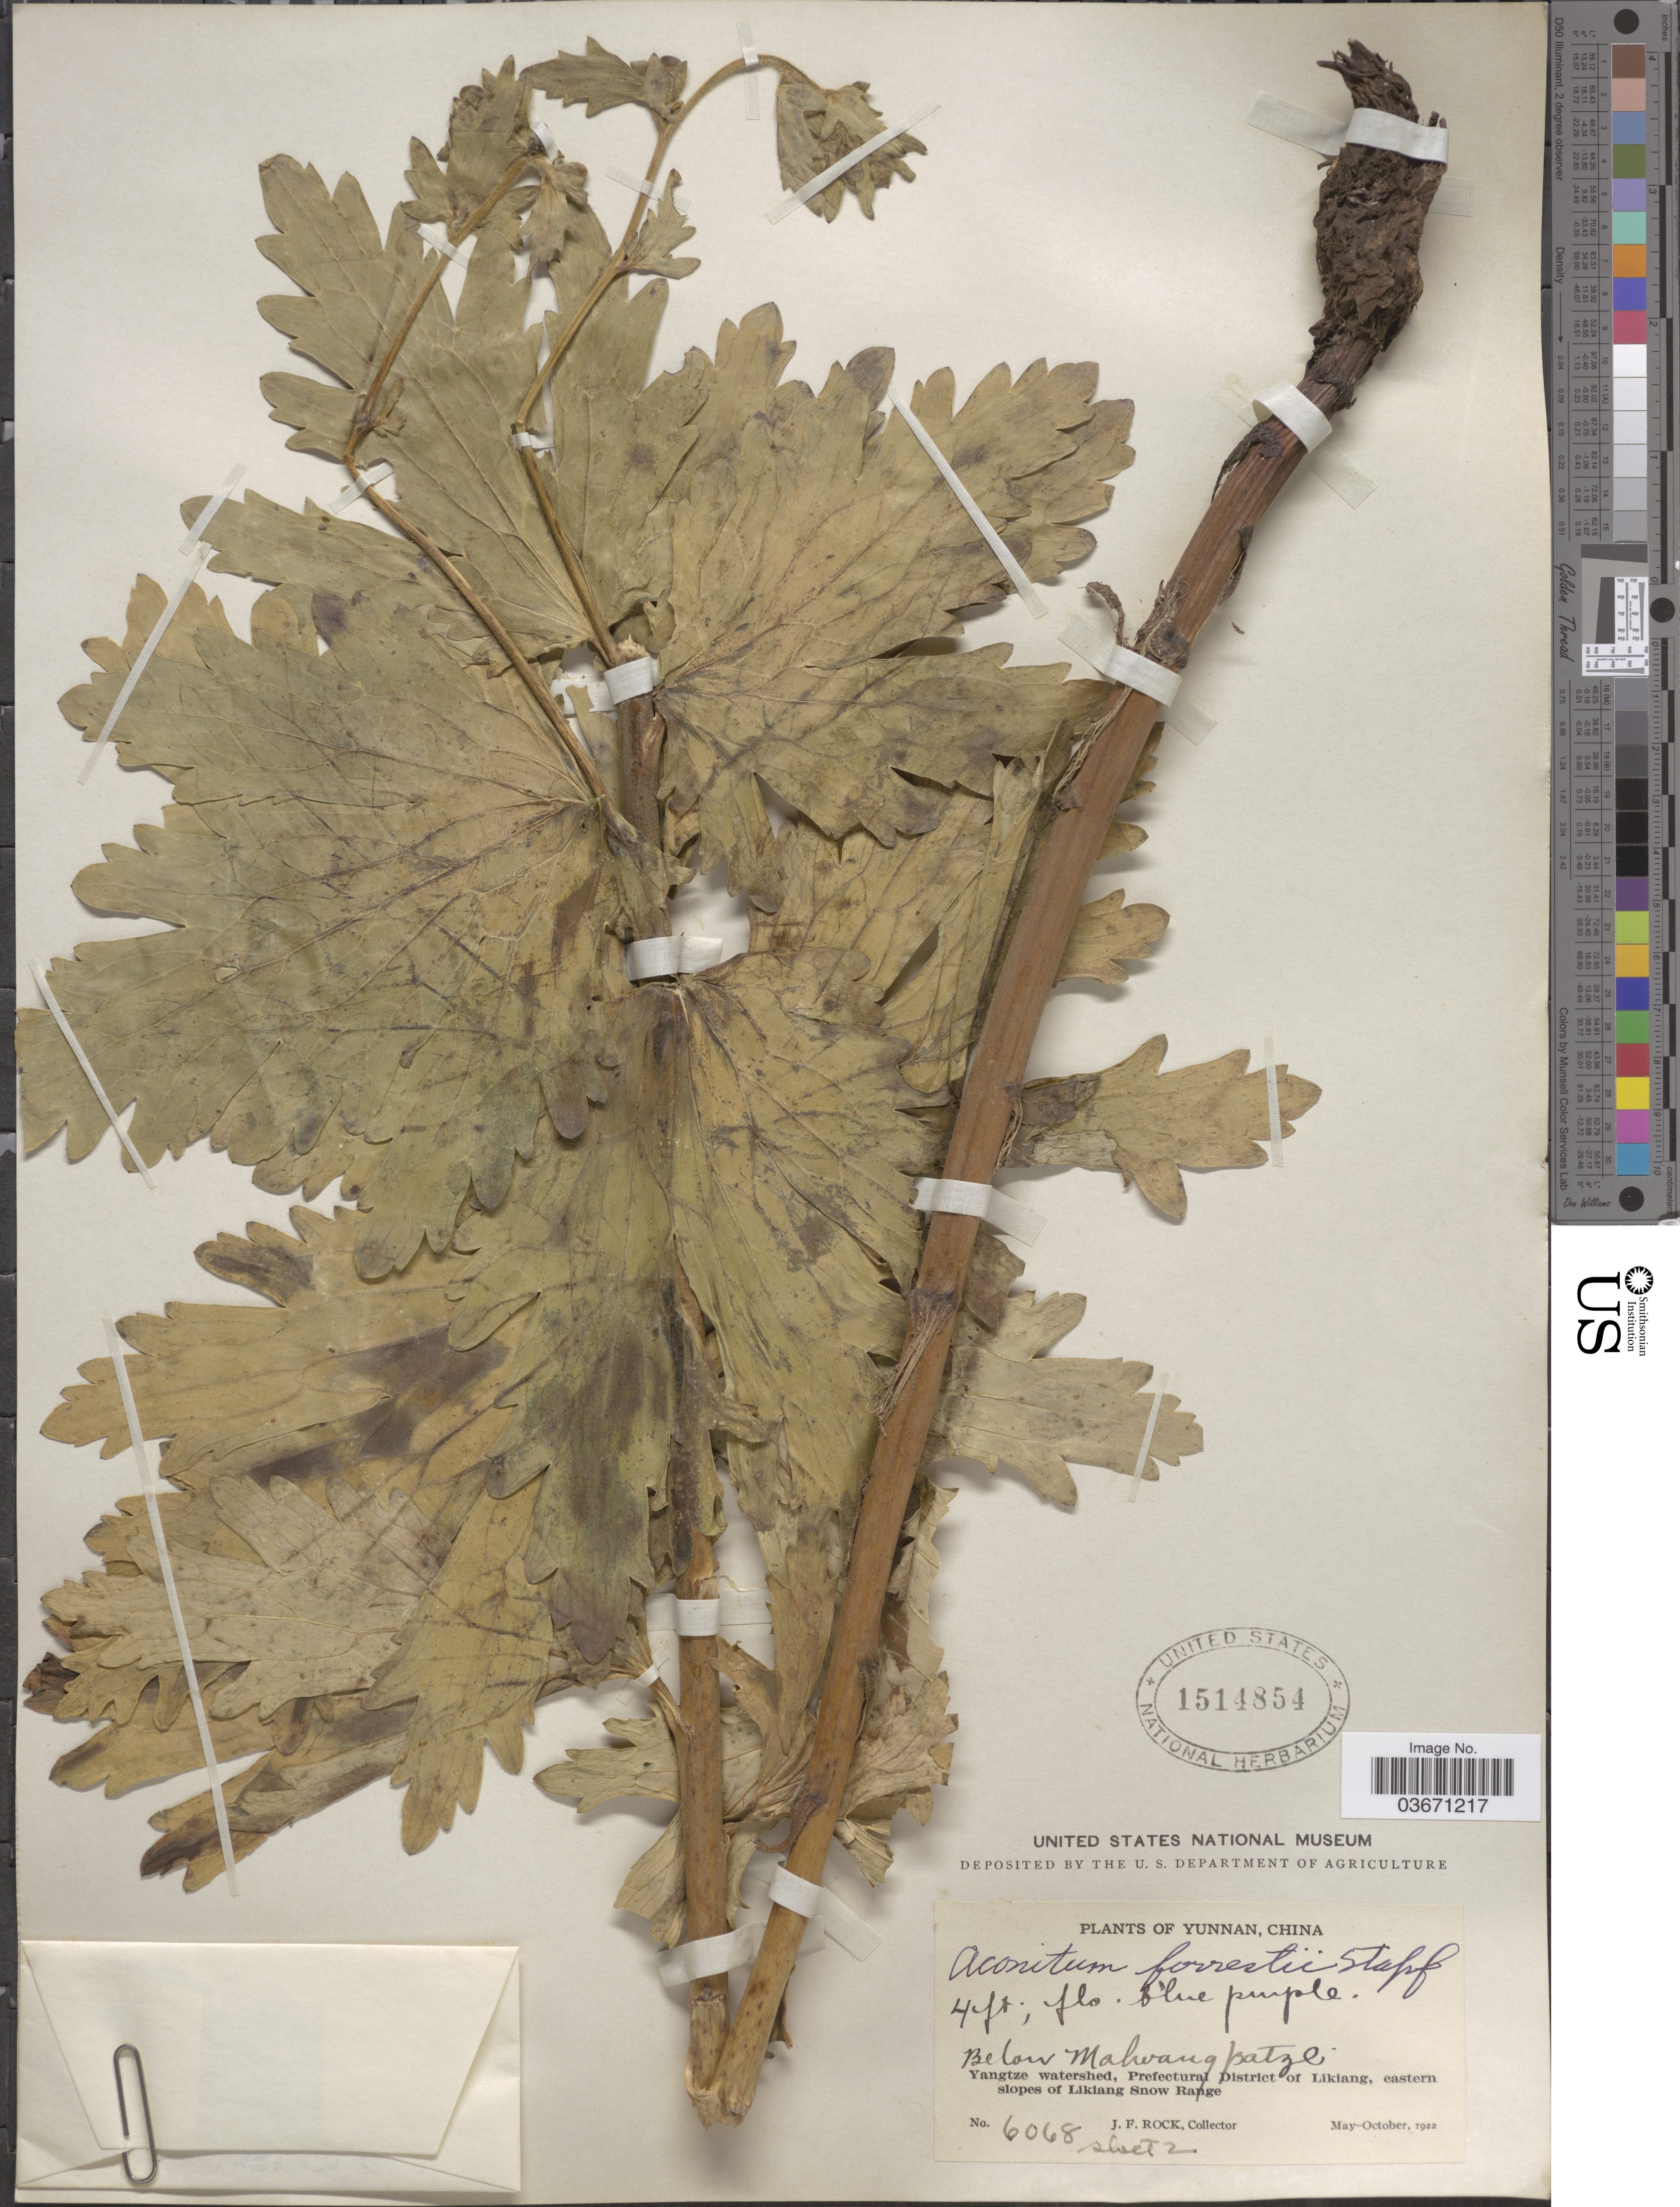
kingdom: Plantae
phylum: Tracheophyta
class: Magnoliopsida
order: Ranunculales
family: Ranunculaceae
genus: Aconitum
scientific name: Aconitum forrestii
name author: Stapf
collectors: J. Rock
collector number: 6068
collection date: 1922-05/1922-10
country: China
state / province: Yunnan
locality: Below Mahoang Patze. Yangtze watershed, Prefectural District of Likiang, eastern slopes of Likiang Snow Range.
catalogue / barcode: US 1514854